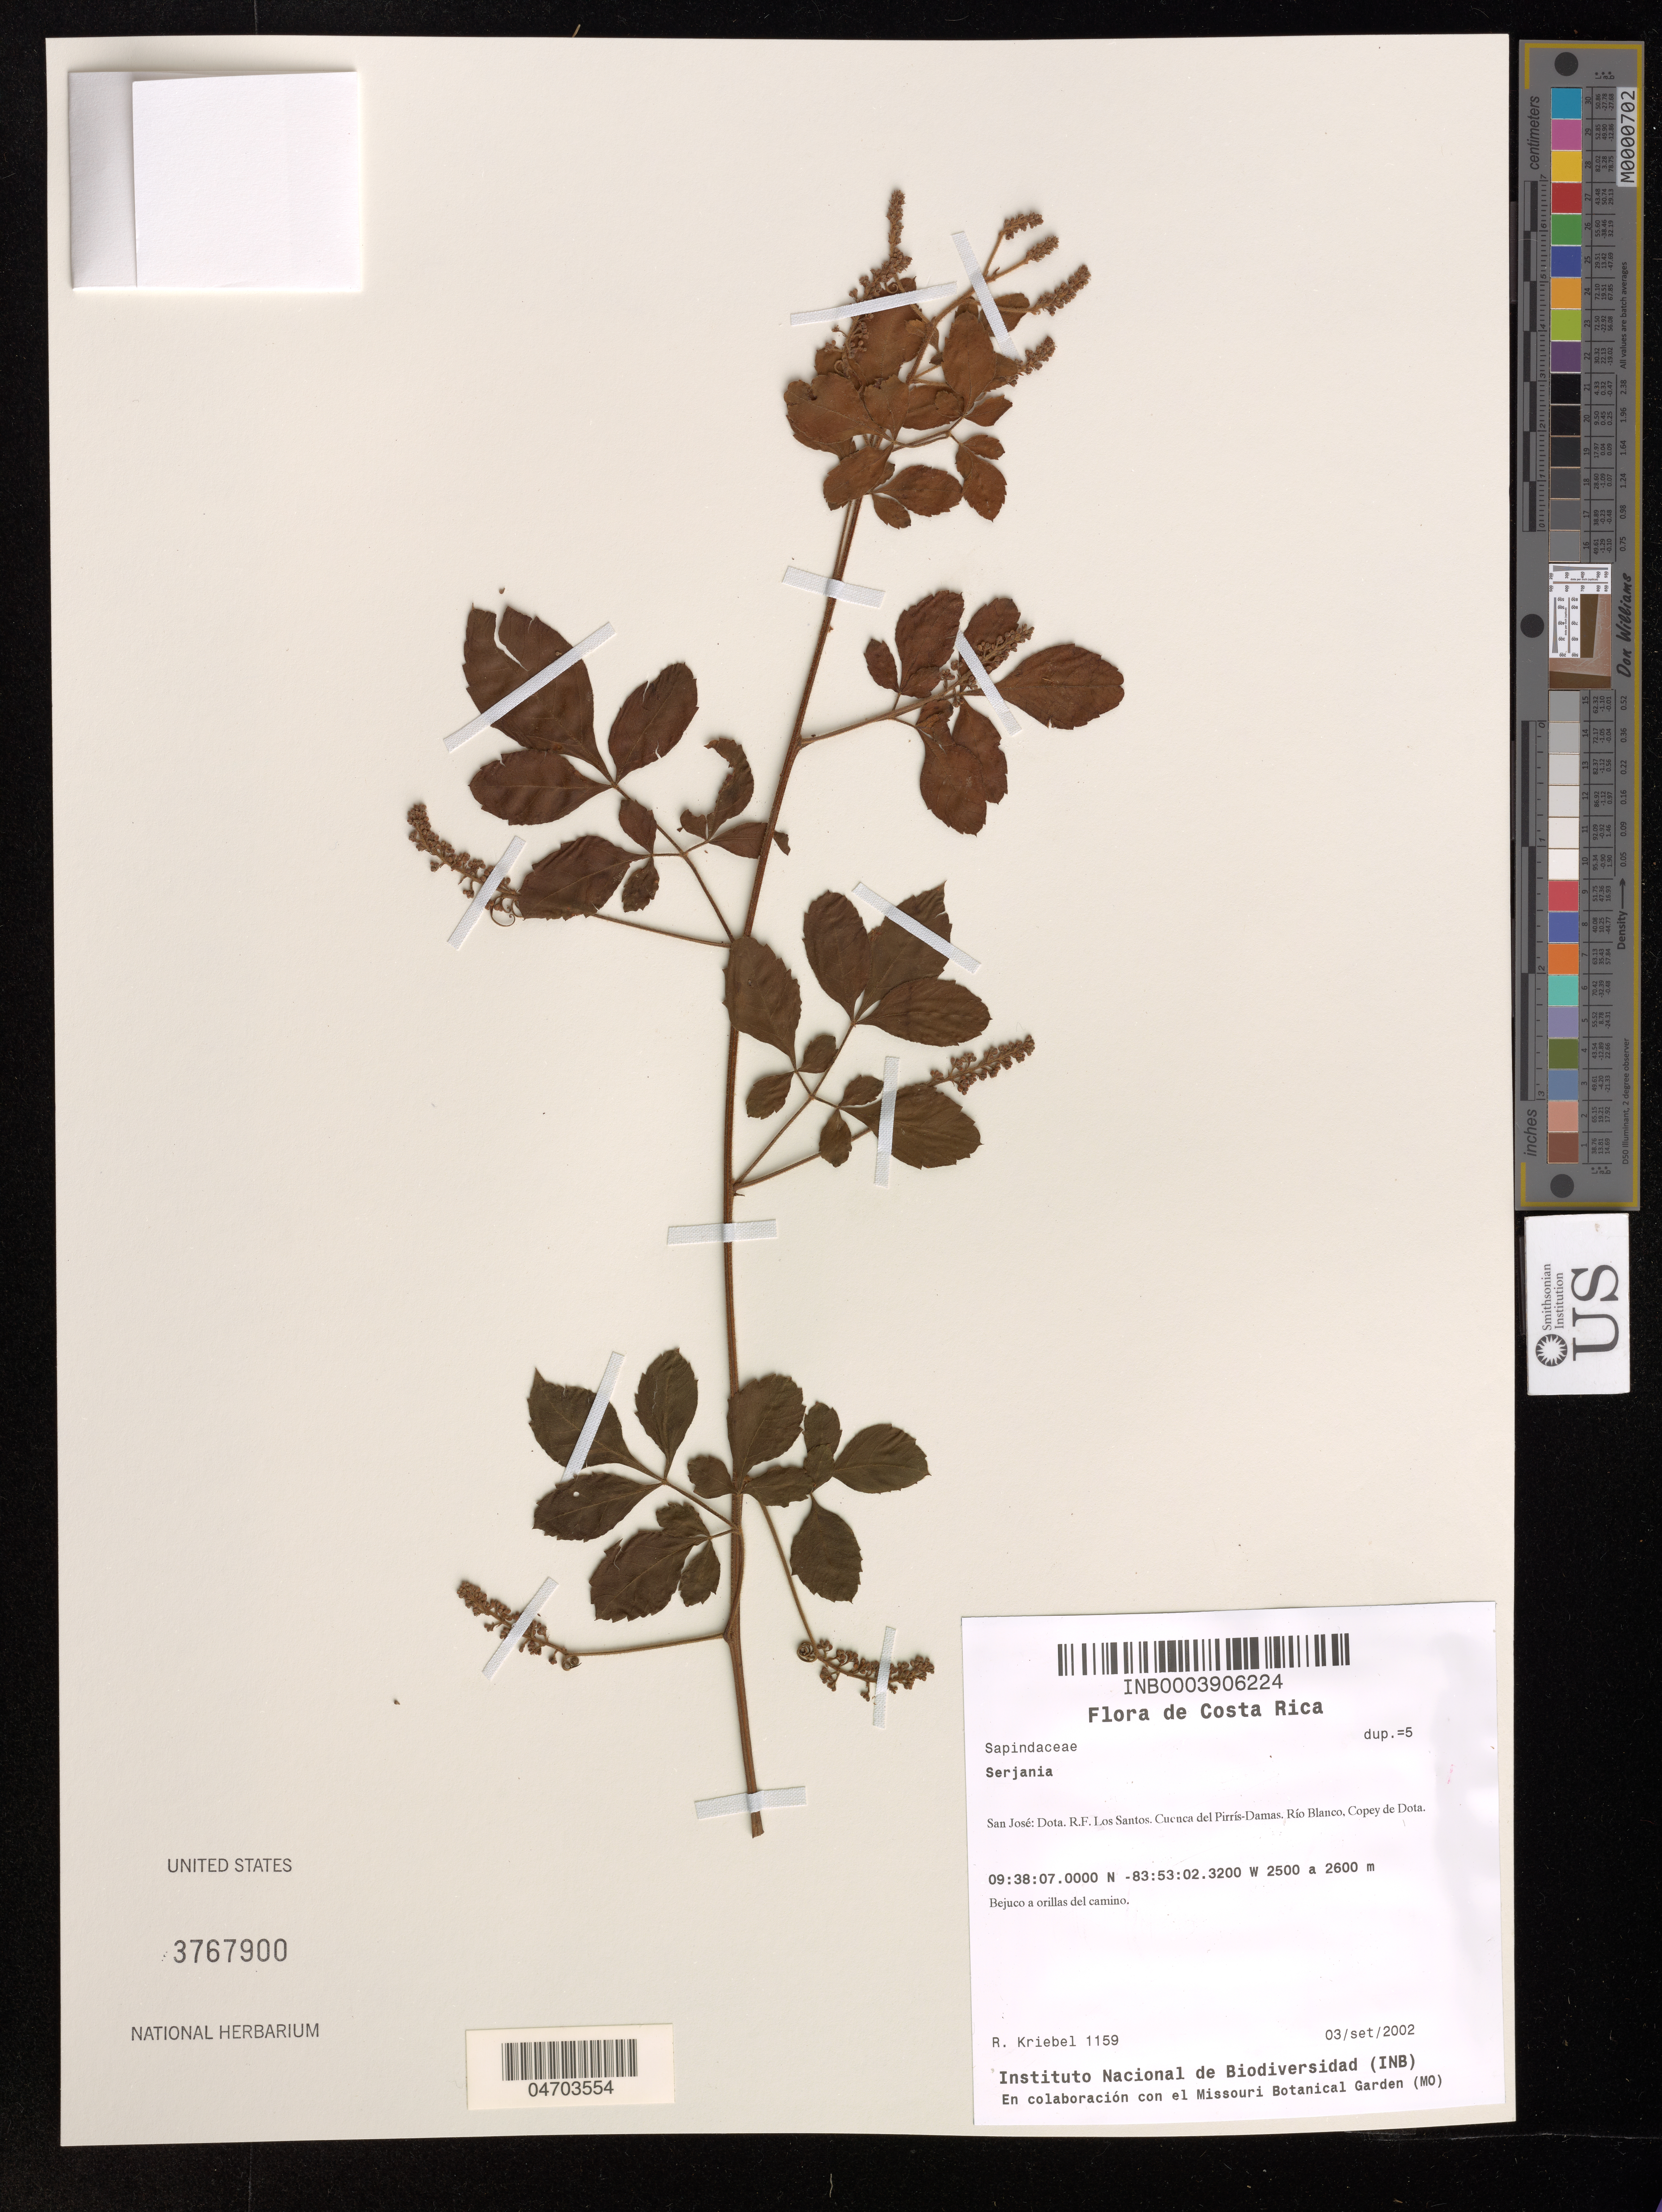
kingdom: Plantae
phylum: Tracheophyta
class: Magnoliopsida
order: Sapindales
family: Sapindaceae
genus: Serjania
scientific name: Serjania racemosa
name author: Schumach.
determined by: Acevedo-Rodriguez, P., (US), Smithsonian Institution - National Museum of Natural History (UNITED STATES)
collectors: R. Kriebel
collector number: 1159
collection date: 2002-09-03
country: Costa Rica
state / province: San José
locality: Dota. R.F. Los Santos. Cucnca del Pirris-Damas. Rio Blanco. Copey de Dota.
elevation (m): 2500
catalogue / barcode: US 3767900